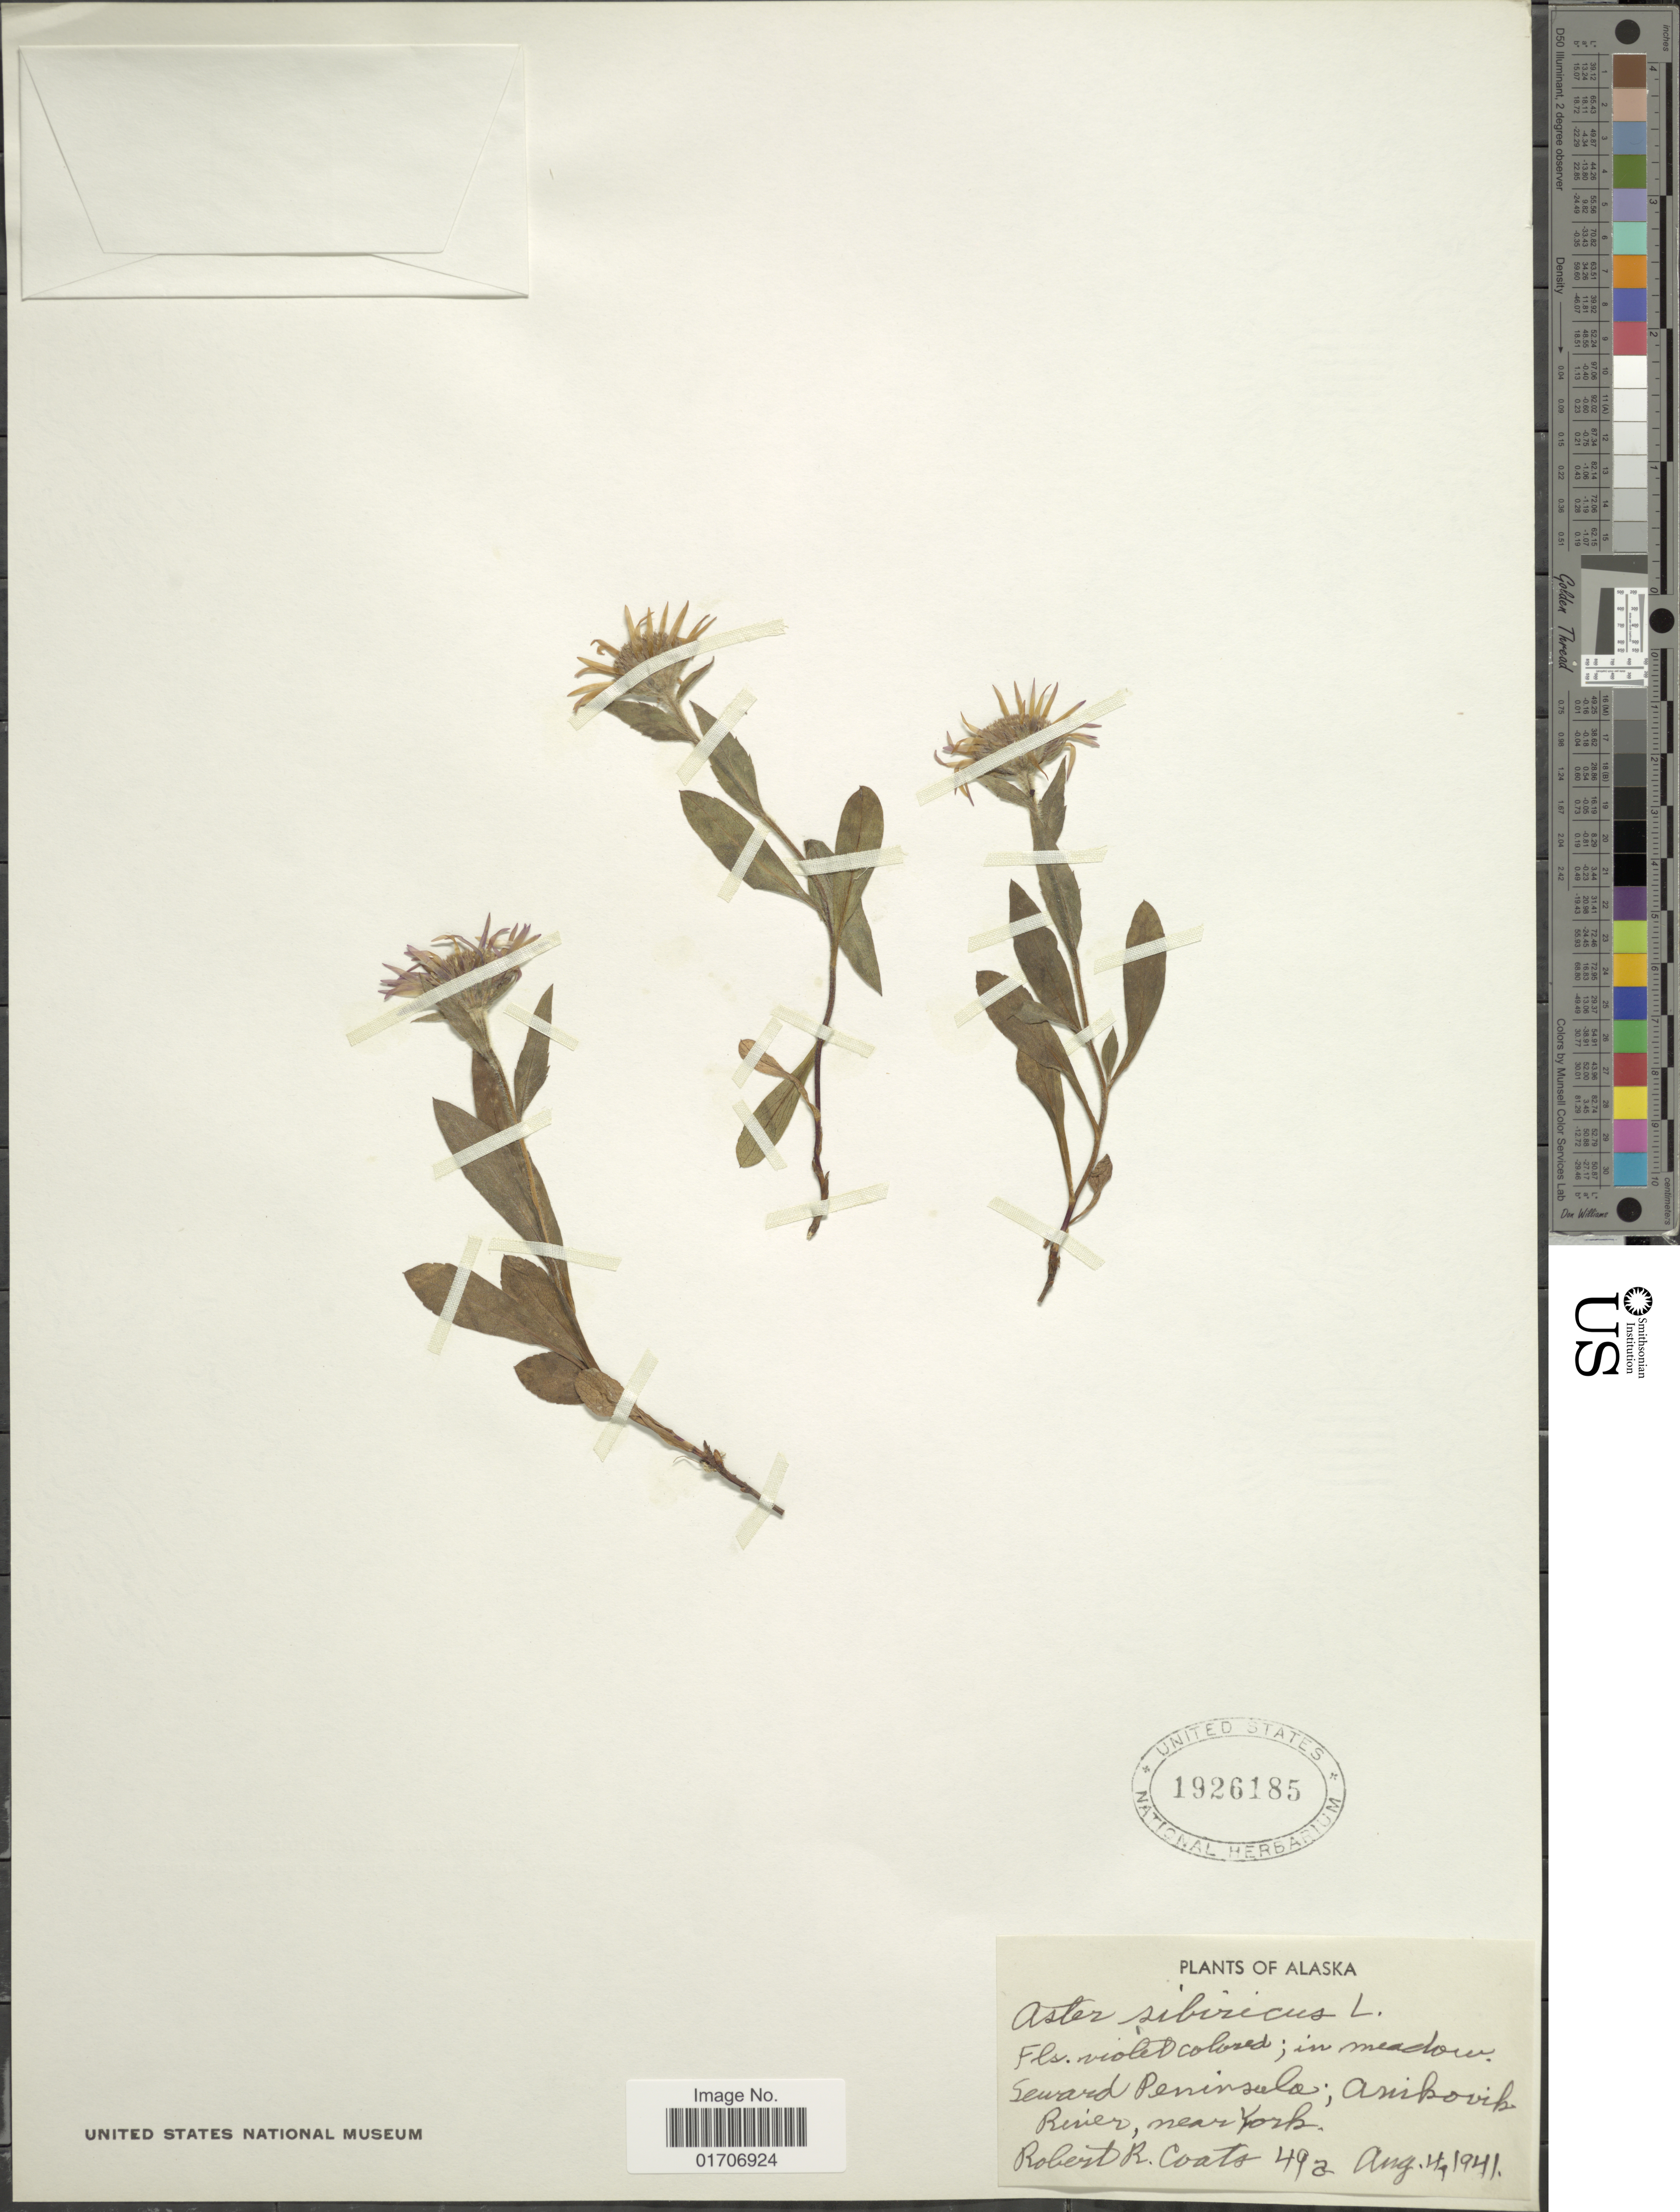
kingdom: Plantae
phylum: Tracheophyta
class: Magnoliopsida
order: Asterales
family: Asteraceae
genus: Eurybia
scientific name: Eurybia sibirica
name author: (L.) G.L. Nesom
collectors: R. Coats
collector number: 493*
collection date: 1941-08-14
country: United States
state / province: Alaska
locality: Seward Peninsula; Anikovik River, near York.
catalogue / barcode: US 1926185